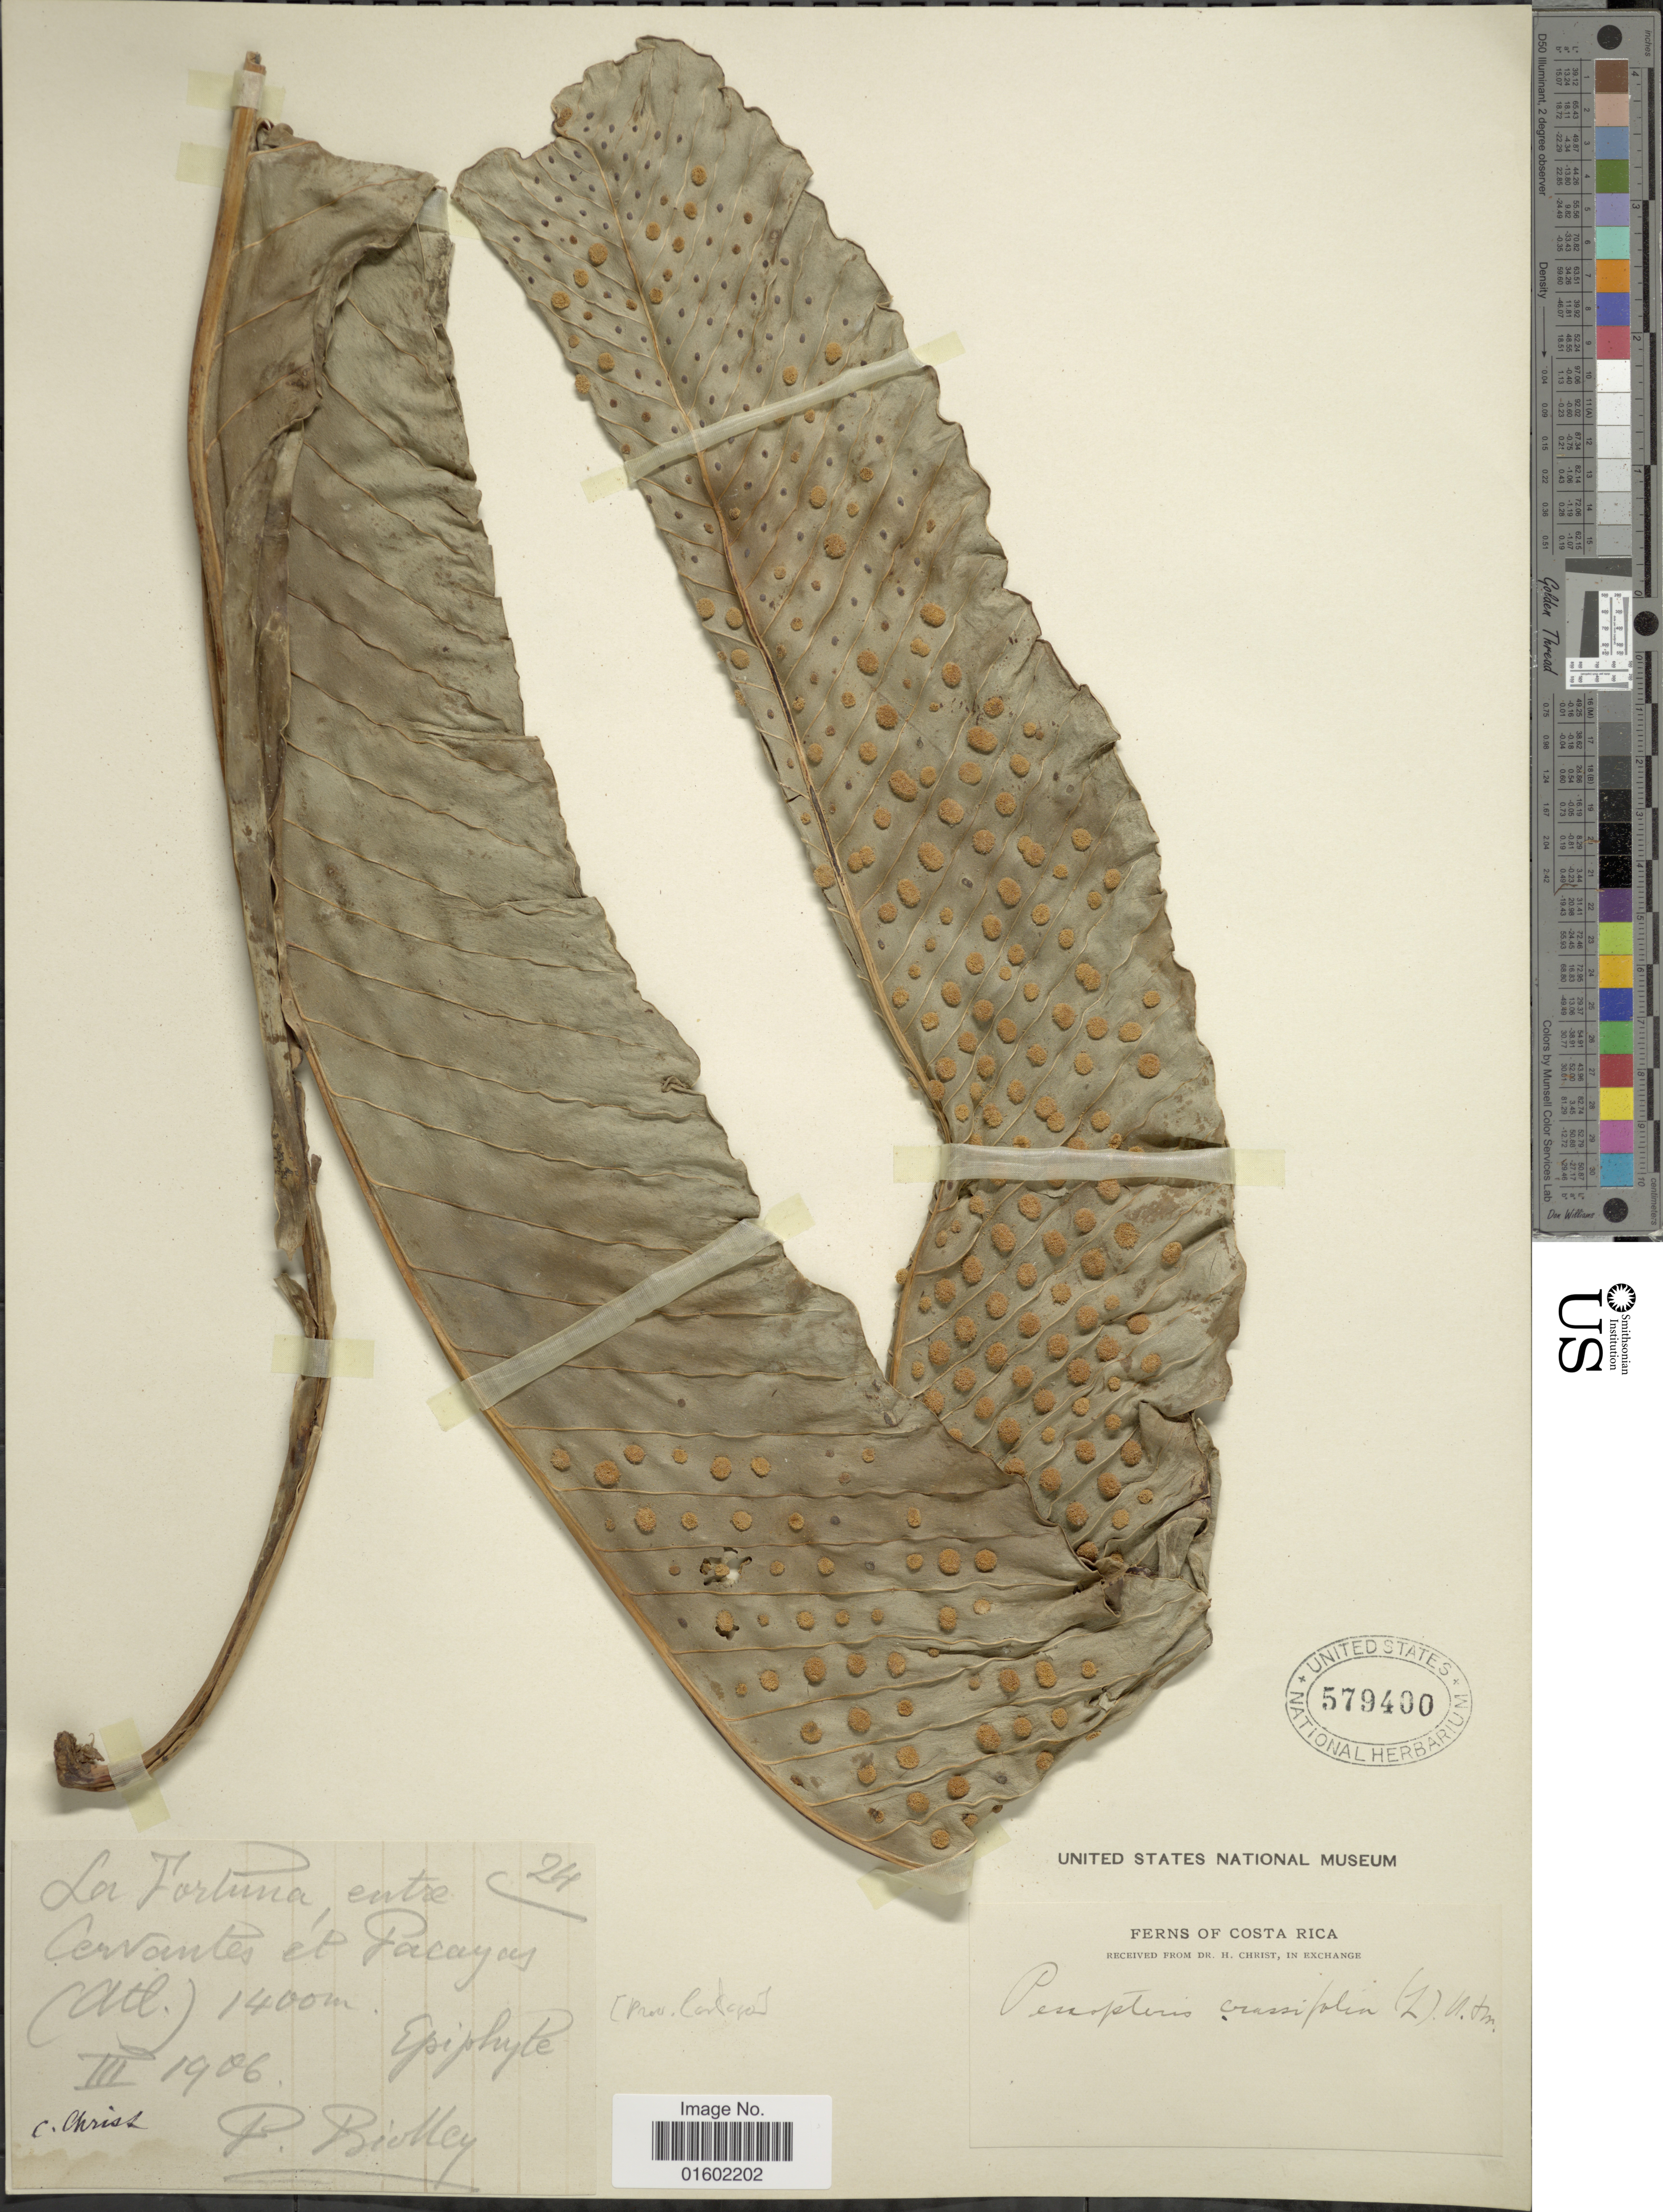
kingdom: Plantae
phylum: Tracheophyta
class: Polypodiopsida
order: Polypodiales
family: Polypodiaceae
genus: Niphidium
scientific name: Niphidium crassifolium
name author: (L.) Lellinger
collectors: P. Ridley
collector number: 24?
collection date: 1906-03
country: Costa Rica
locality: La Fortuna, entre Cervantes et Pacayas (Atl.)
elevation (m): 1400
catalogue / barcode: US 579400